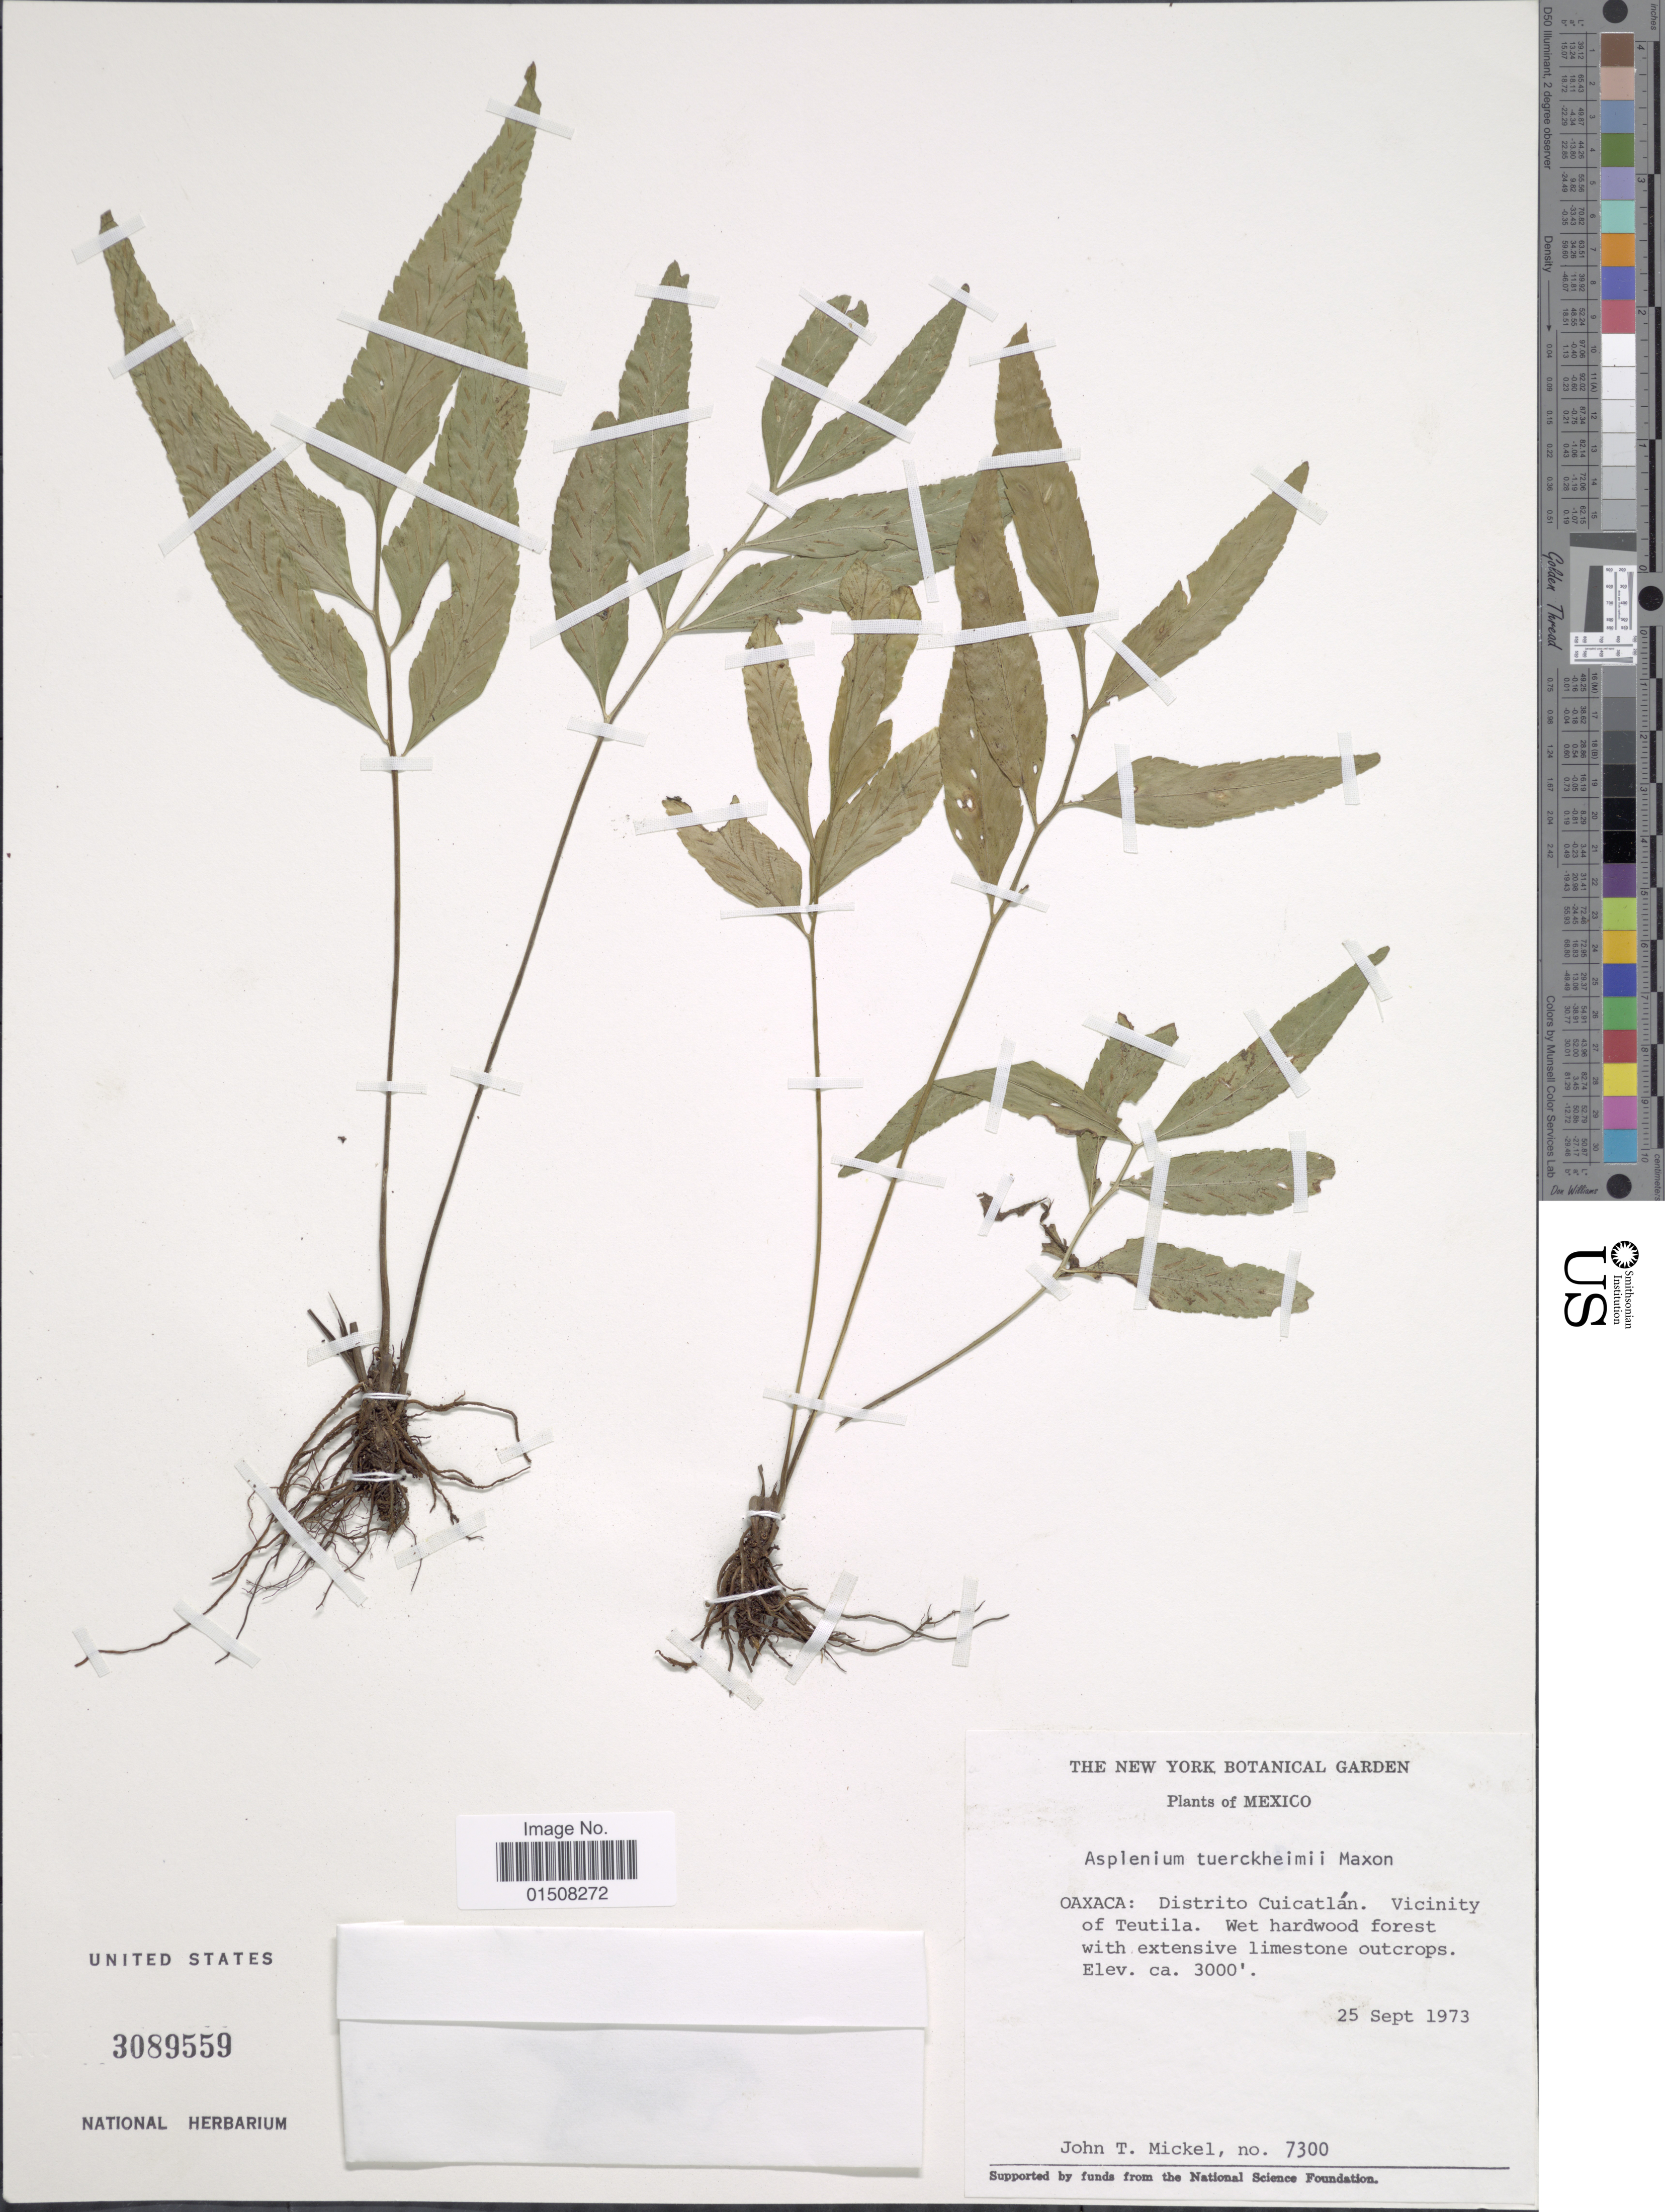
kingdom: Plantae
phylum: Tracheophyta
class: Polypodiopsida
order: Polypodiales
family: Aspleniaceae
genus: Asplenium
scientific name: Asplenium tuerckheimii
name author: Maxon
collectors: J. T. Mickel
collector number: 7300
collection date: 1973-09-25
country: Mexico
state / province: Oaxaca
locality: Distrito Cuicatlan, Vicinity of Teutila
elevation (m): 914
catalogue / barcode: US 3089559